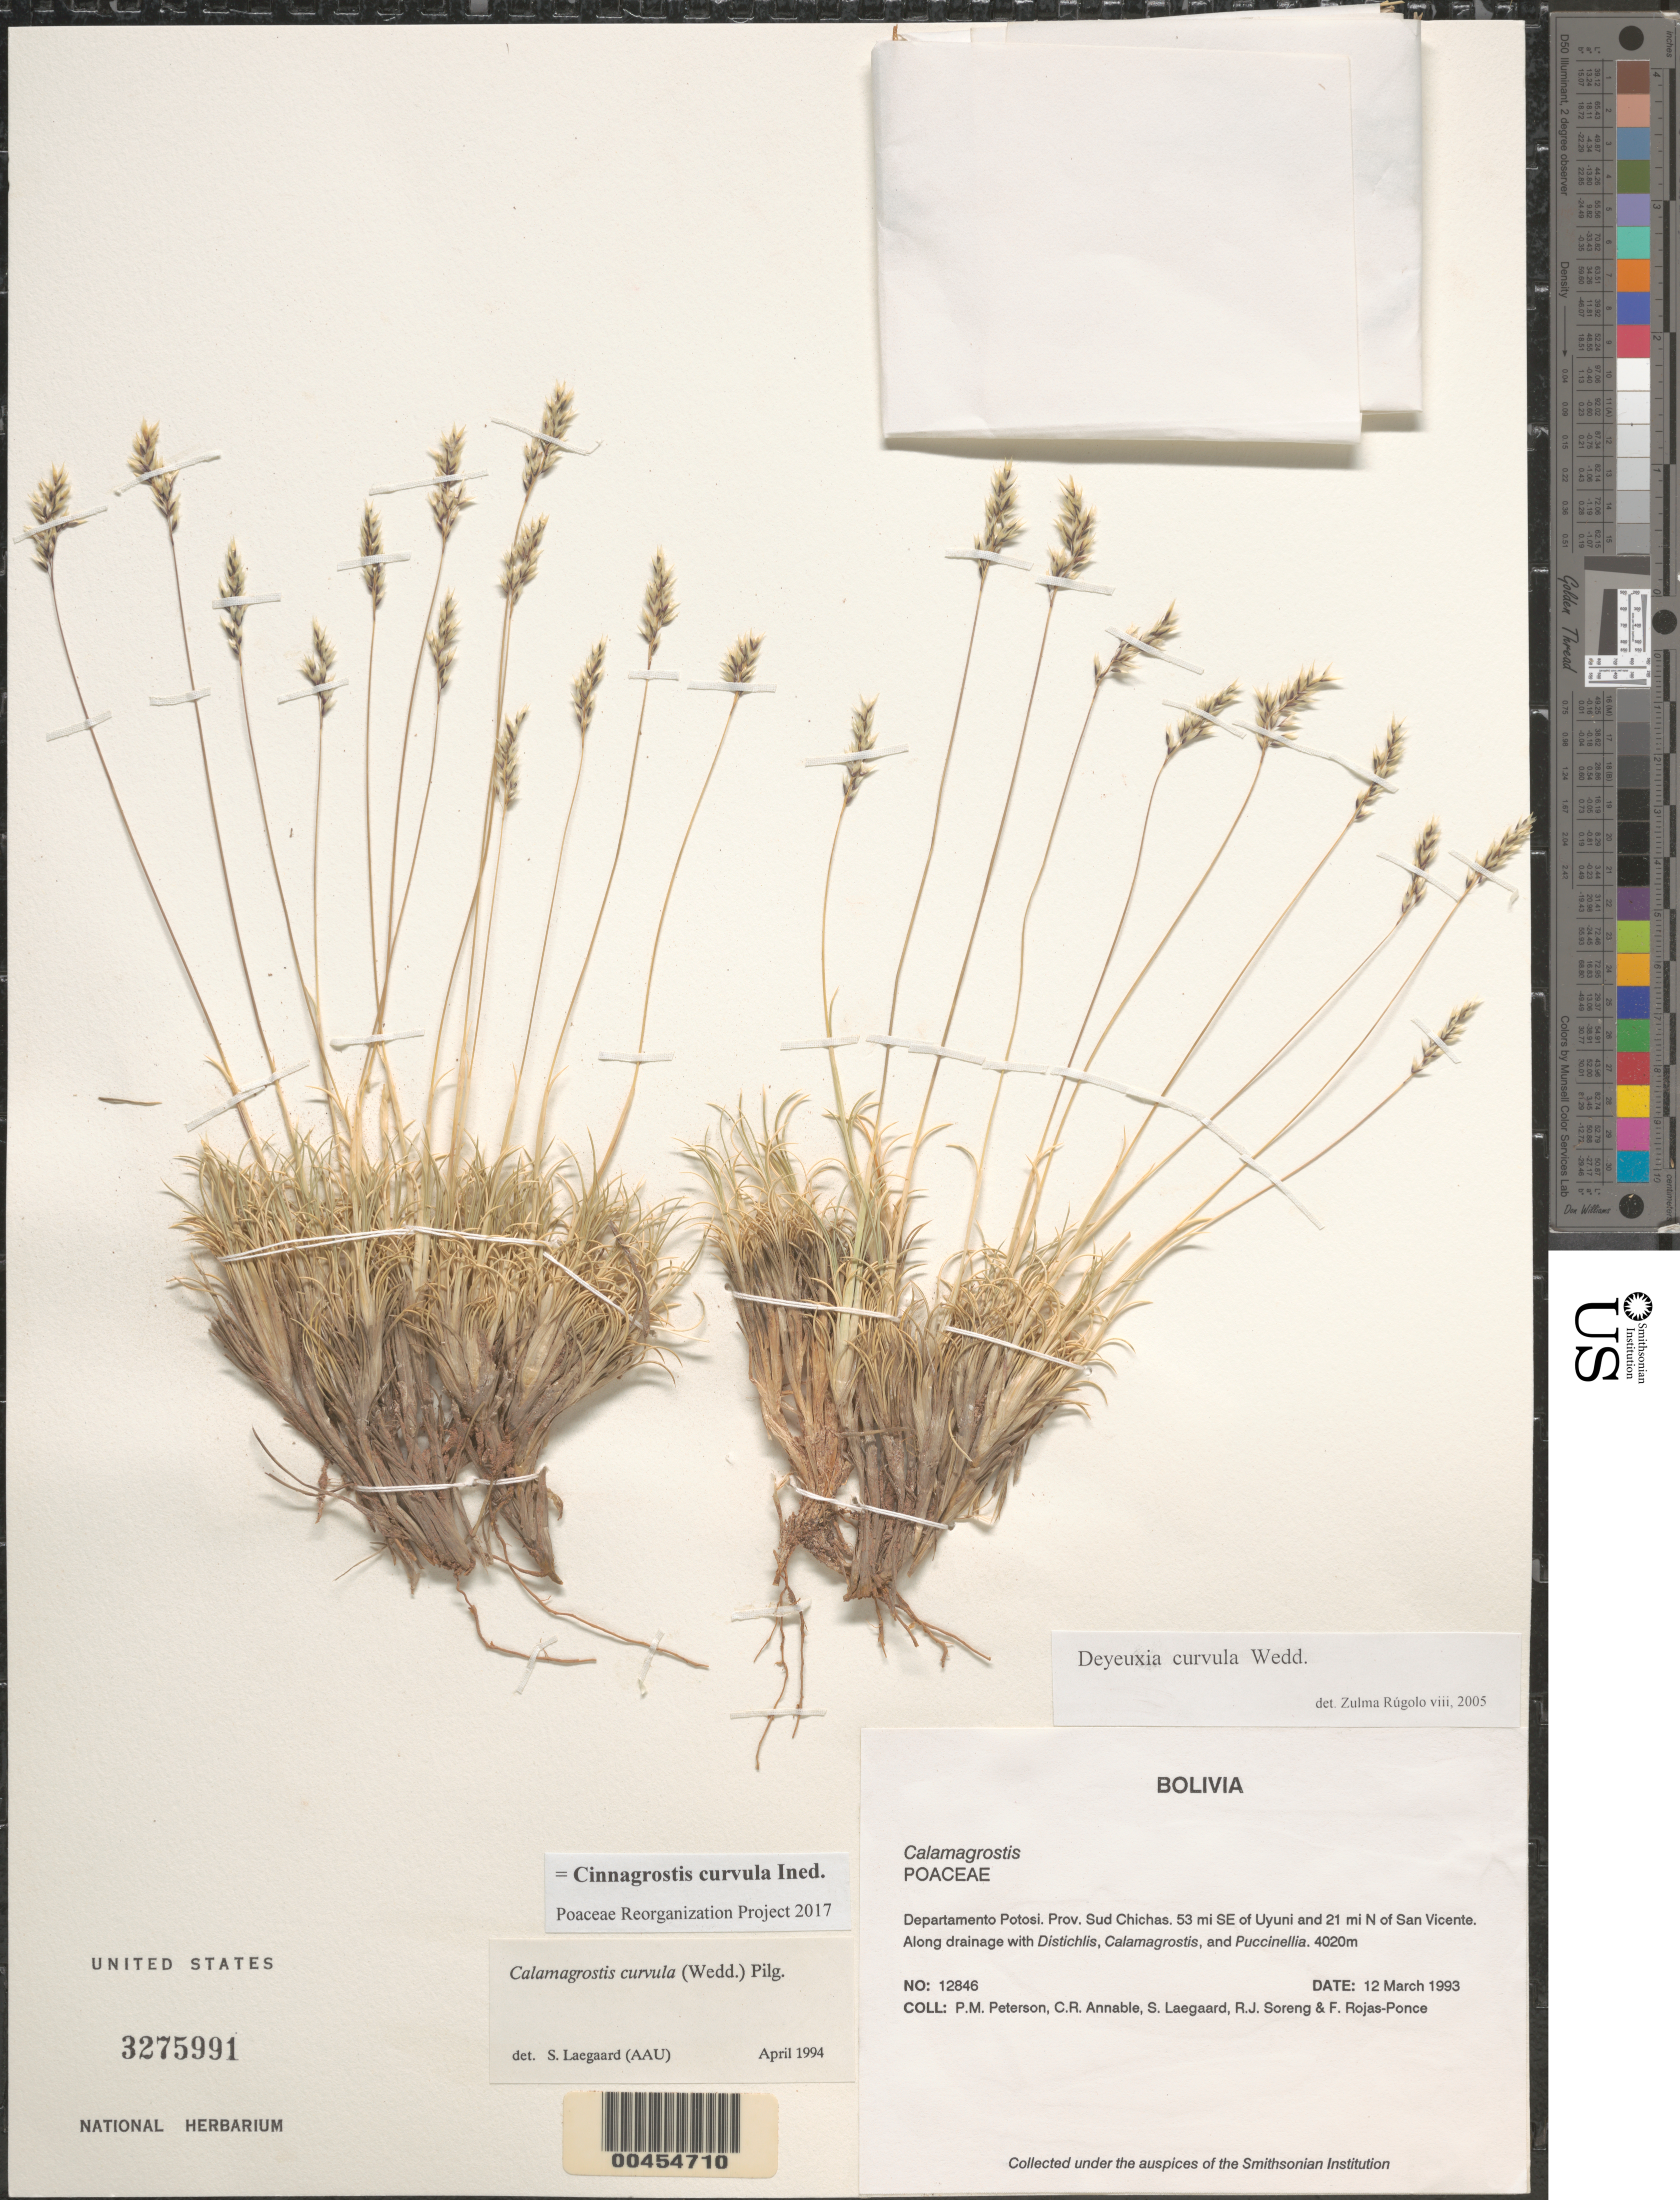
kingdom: Plantae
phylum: Tracheophyta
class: Liliopsida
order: Poales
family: Poaceae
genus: Cinnagrostis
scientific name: Cinnagrostis curvula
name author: (Wedd.) P.M. Peterson et al.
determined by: Poaceae Reorganization Project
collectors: P. M. Peterson, C. R. Annable, S. Lægaard, R. J. Soreng & F. Rojas-Ponce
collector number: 12846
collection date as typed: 12 Mar 1993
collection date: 1993-03-12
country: Bolivia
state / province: Potosí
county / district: Sud Chichas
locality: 53 mi SE of Uyuni and 21 mi N of San Vicente.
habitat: Along drainage with Distichlis, Calamagrostis, and Puccinellia.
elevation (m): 4020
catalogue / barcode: US 3275991